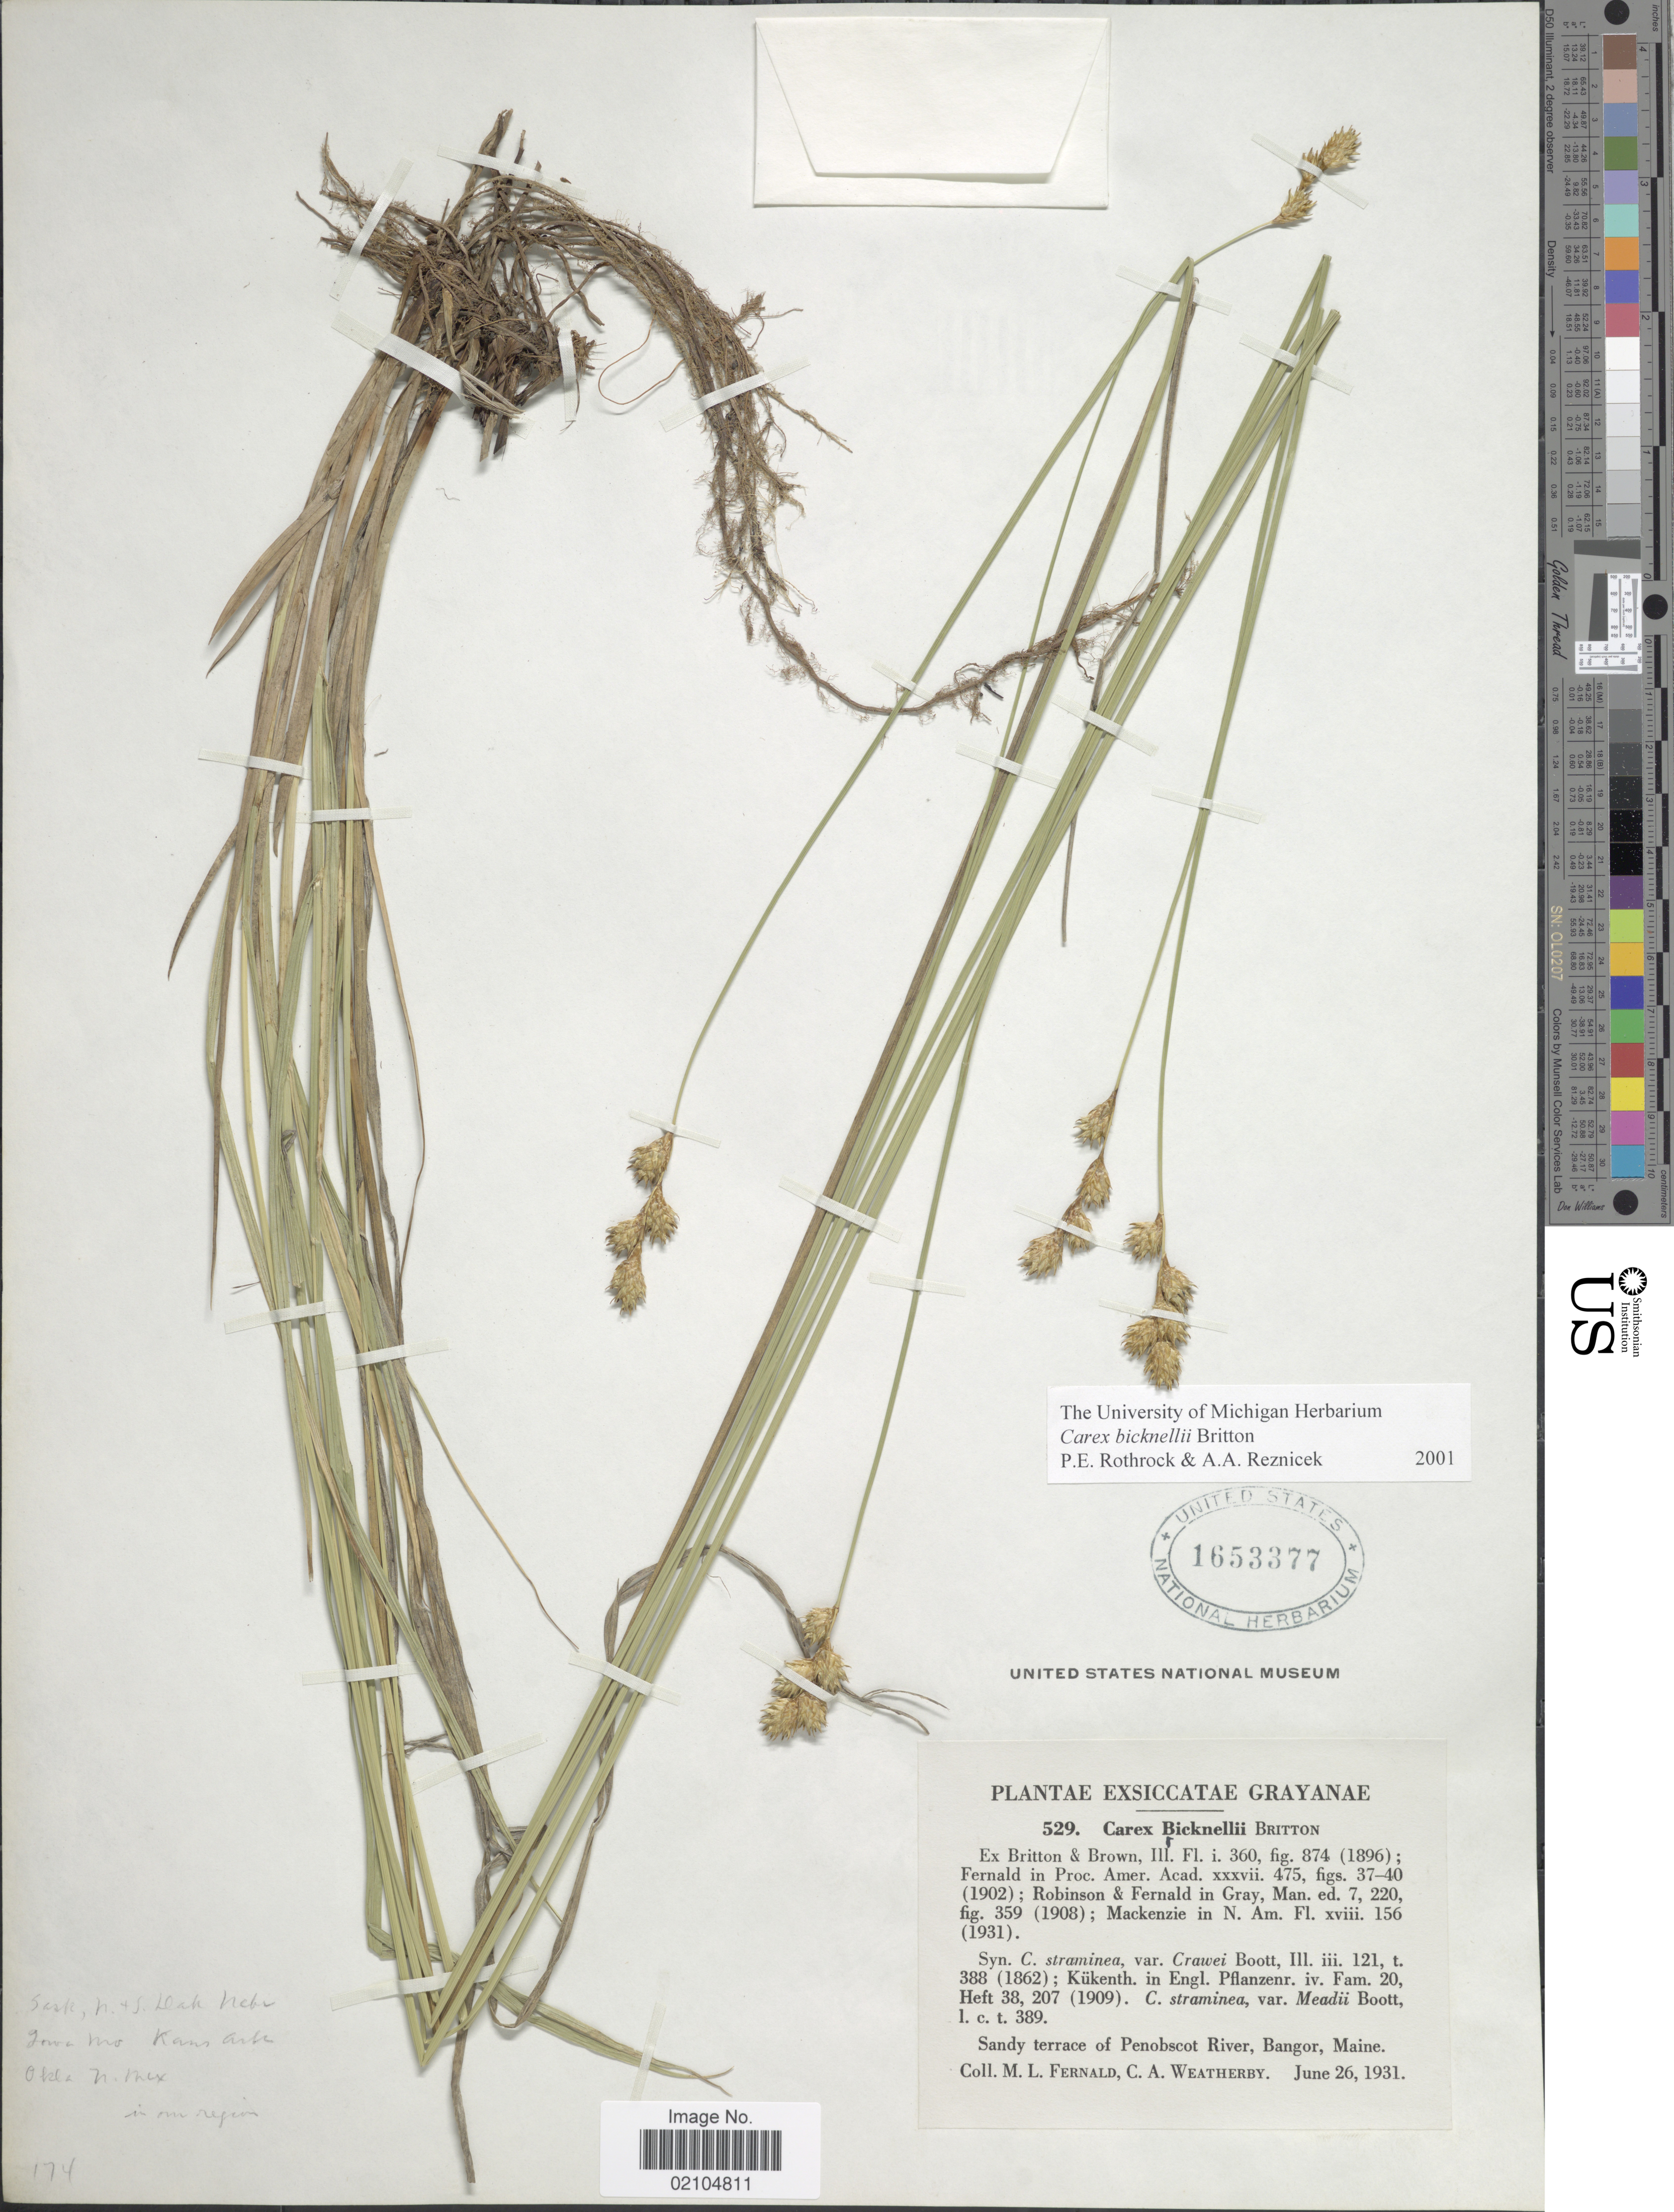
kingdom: Plantae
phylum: Tracheophyta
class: Liliopsida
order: Poales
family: Cyperaceae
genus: Carex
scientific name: Carex bicknellii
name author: Britton & A. Br.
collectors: M. L. Fernald & C. A. Weatherby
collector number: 529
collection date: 1931-06-26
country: United States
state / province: Maine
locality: Sandy terrace of Penobscot River, Bangor.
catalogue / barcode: US 1653377